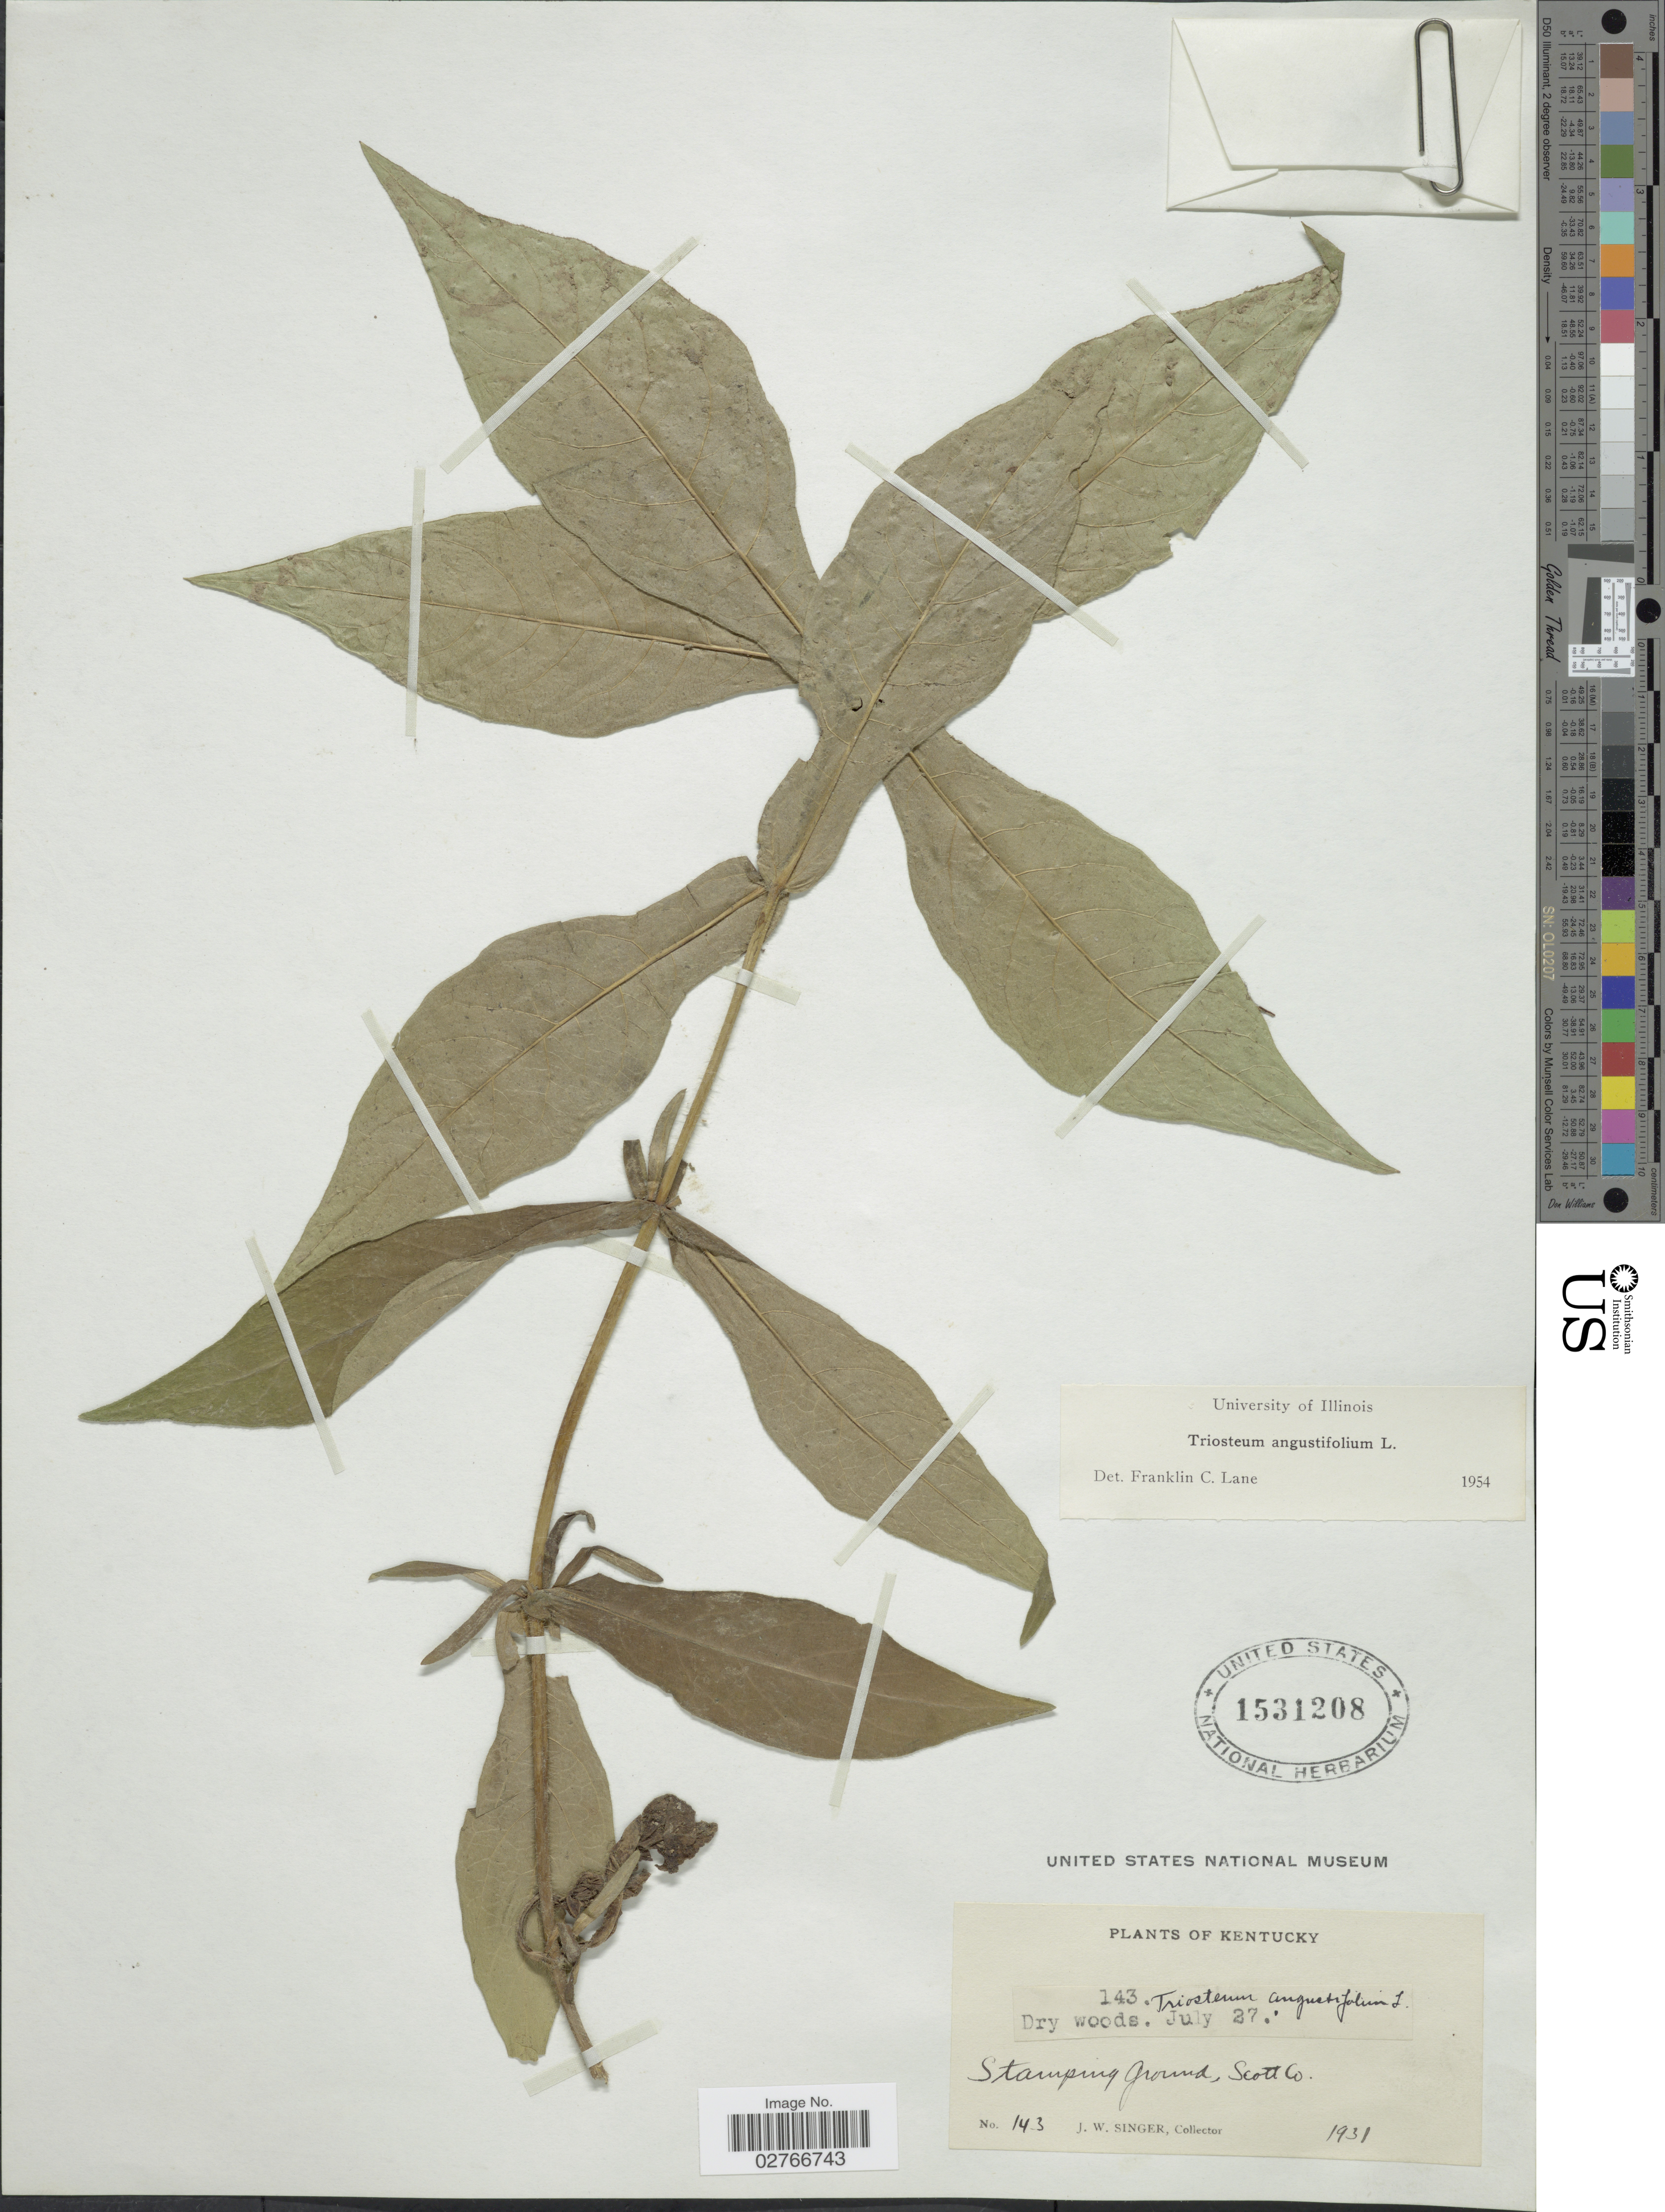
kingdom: Plantae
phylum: Tracheophyta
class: Magnoliopsida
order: Dipsacales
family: Caprifoliaceae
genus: Triosteum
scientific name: Triosteum angustifolium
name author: L.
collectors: J. EW. Singer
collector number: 143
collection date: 1931-07-27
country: United States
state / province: Kentucky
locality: Stamping Ground, Scott Co.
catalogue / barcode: US 1531208